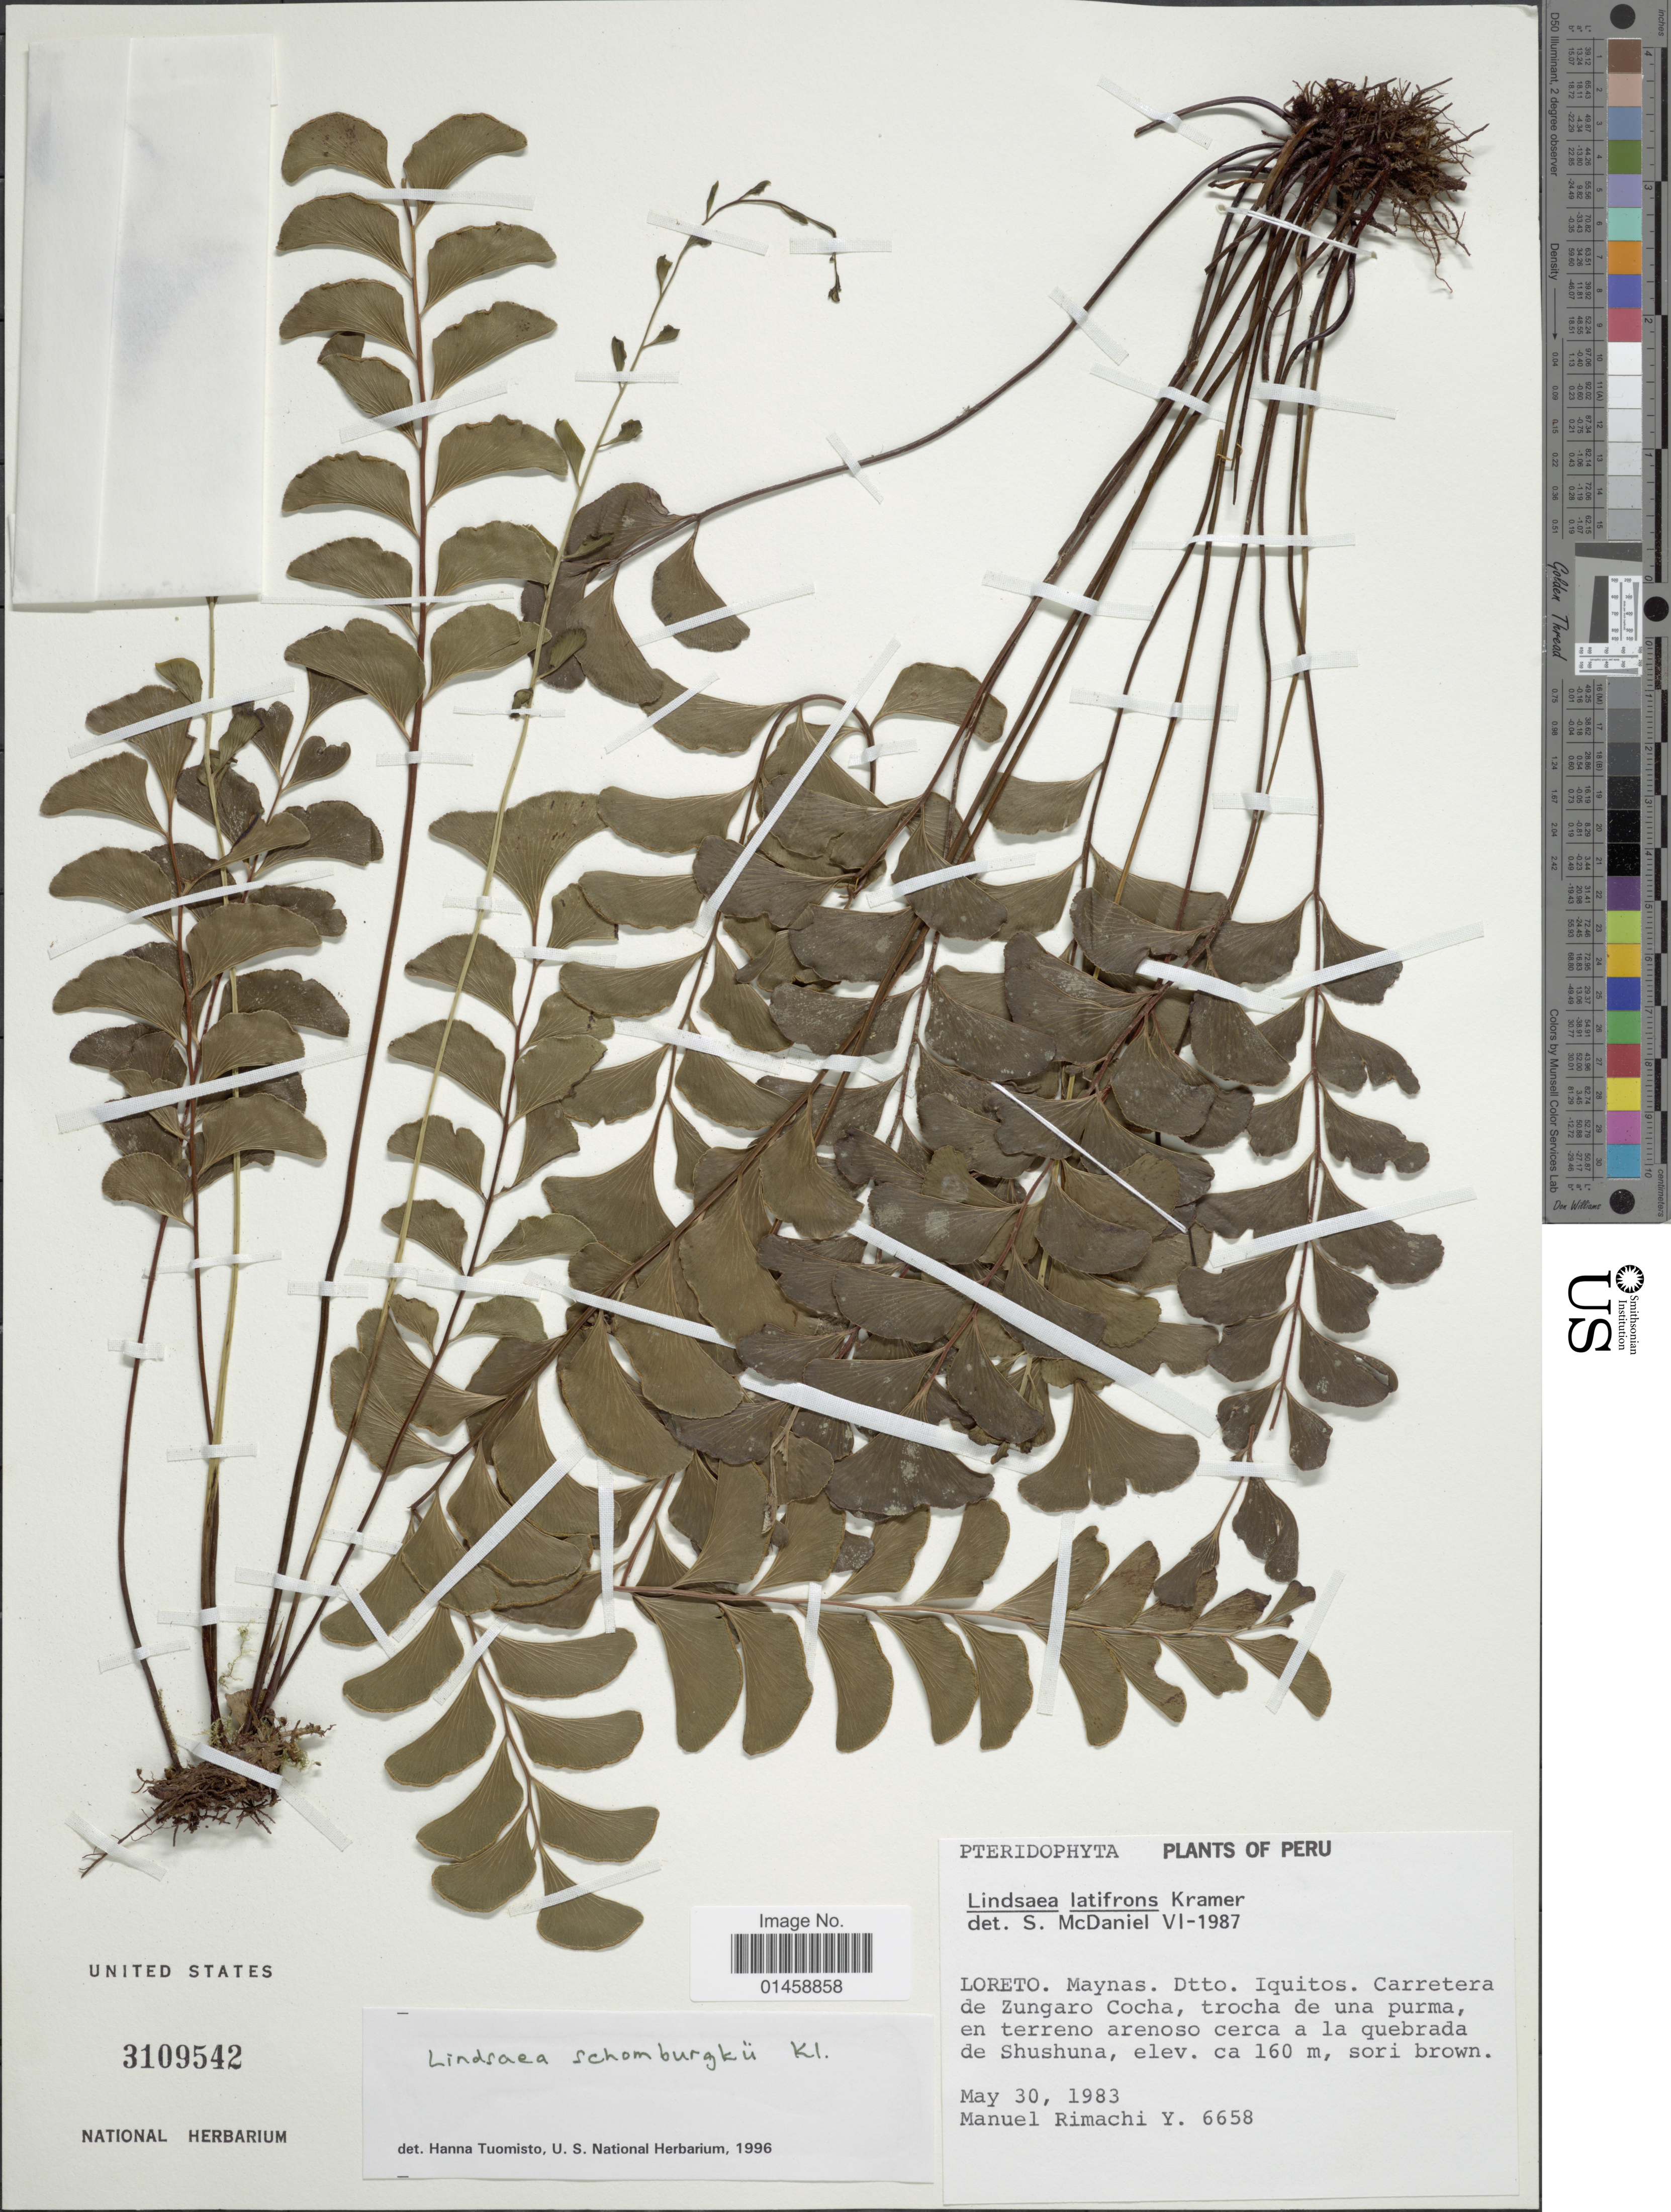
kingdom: Plantae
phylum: Tracheophyta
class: Polypodiopsida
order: Polypodiales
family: Lindsaeaceae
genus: Lindsaea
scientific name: Lindsaea schomburgkii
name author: Klotzsch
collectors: M. Rimachi Y.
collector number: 6658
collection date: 1983-05-30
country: Peru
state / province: Loreto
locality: Maynas. Dtto. Iquitos. Carretera de Zungaro Cocha, trocha de una purma, en terreno arenoso cerca a la quebrada de Shushuna.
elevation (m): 160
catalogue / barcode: US 3109542